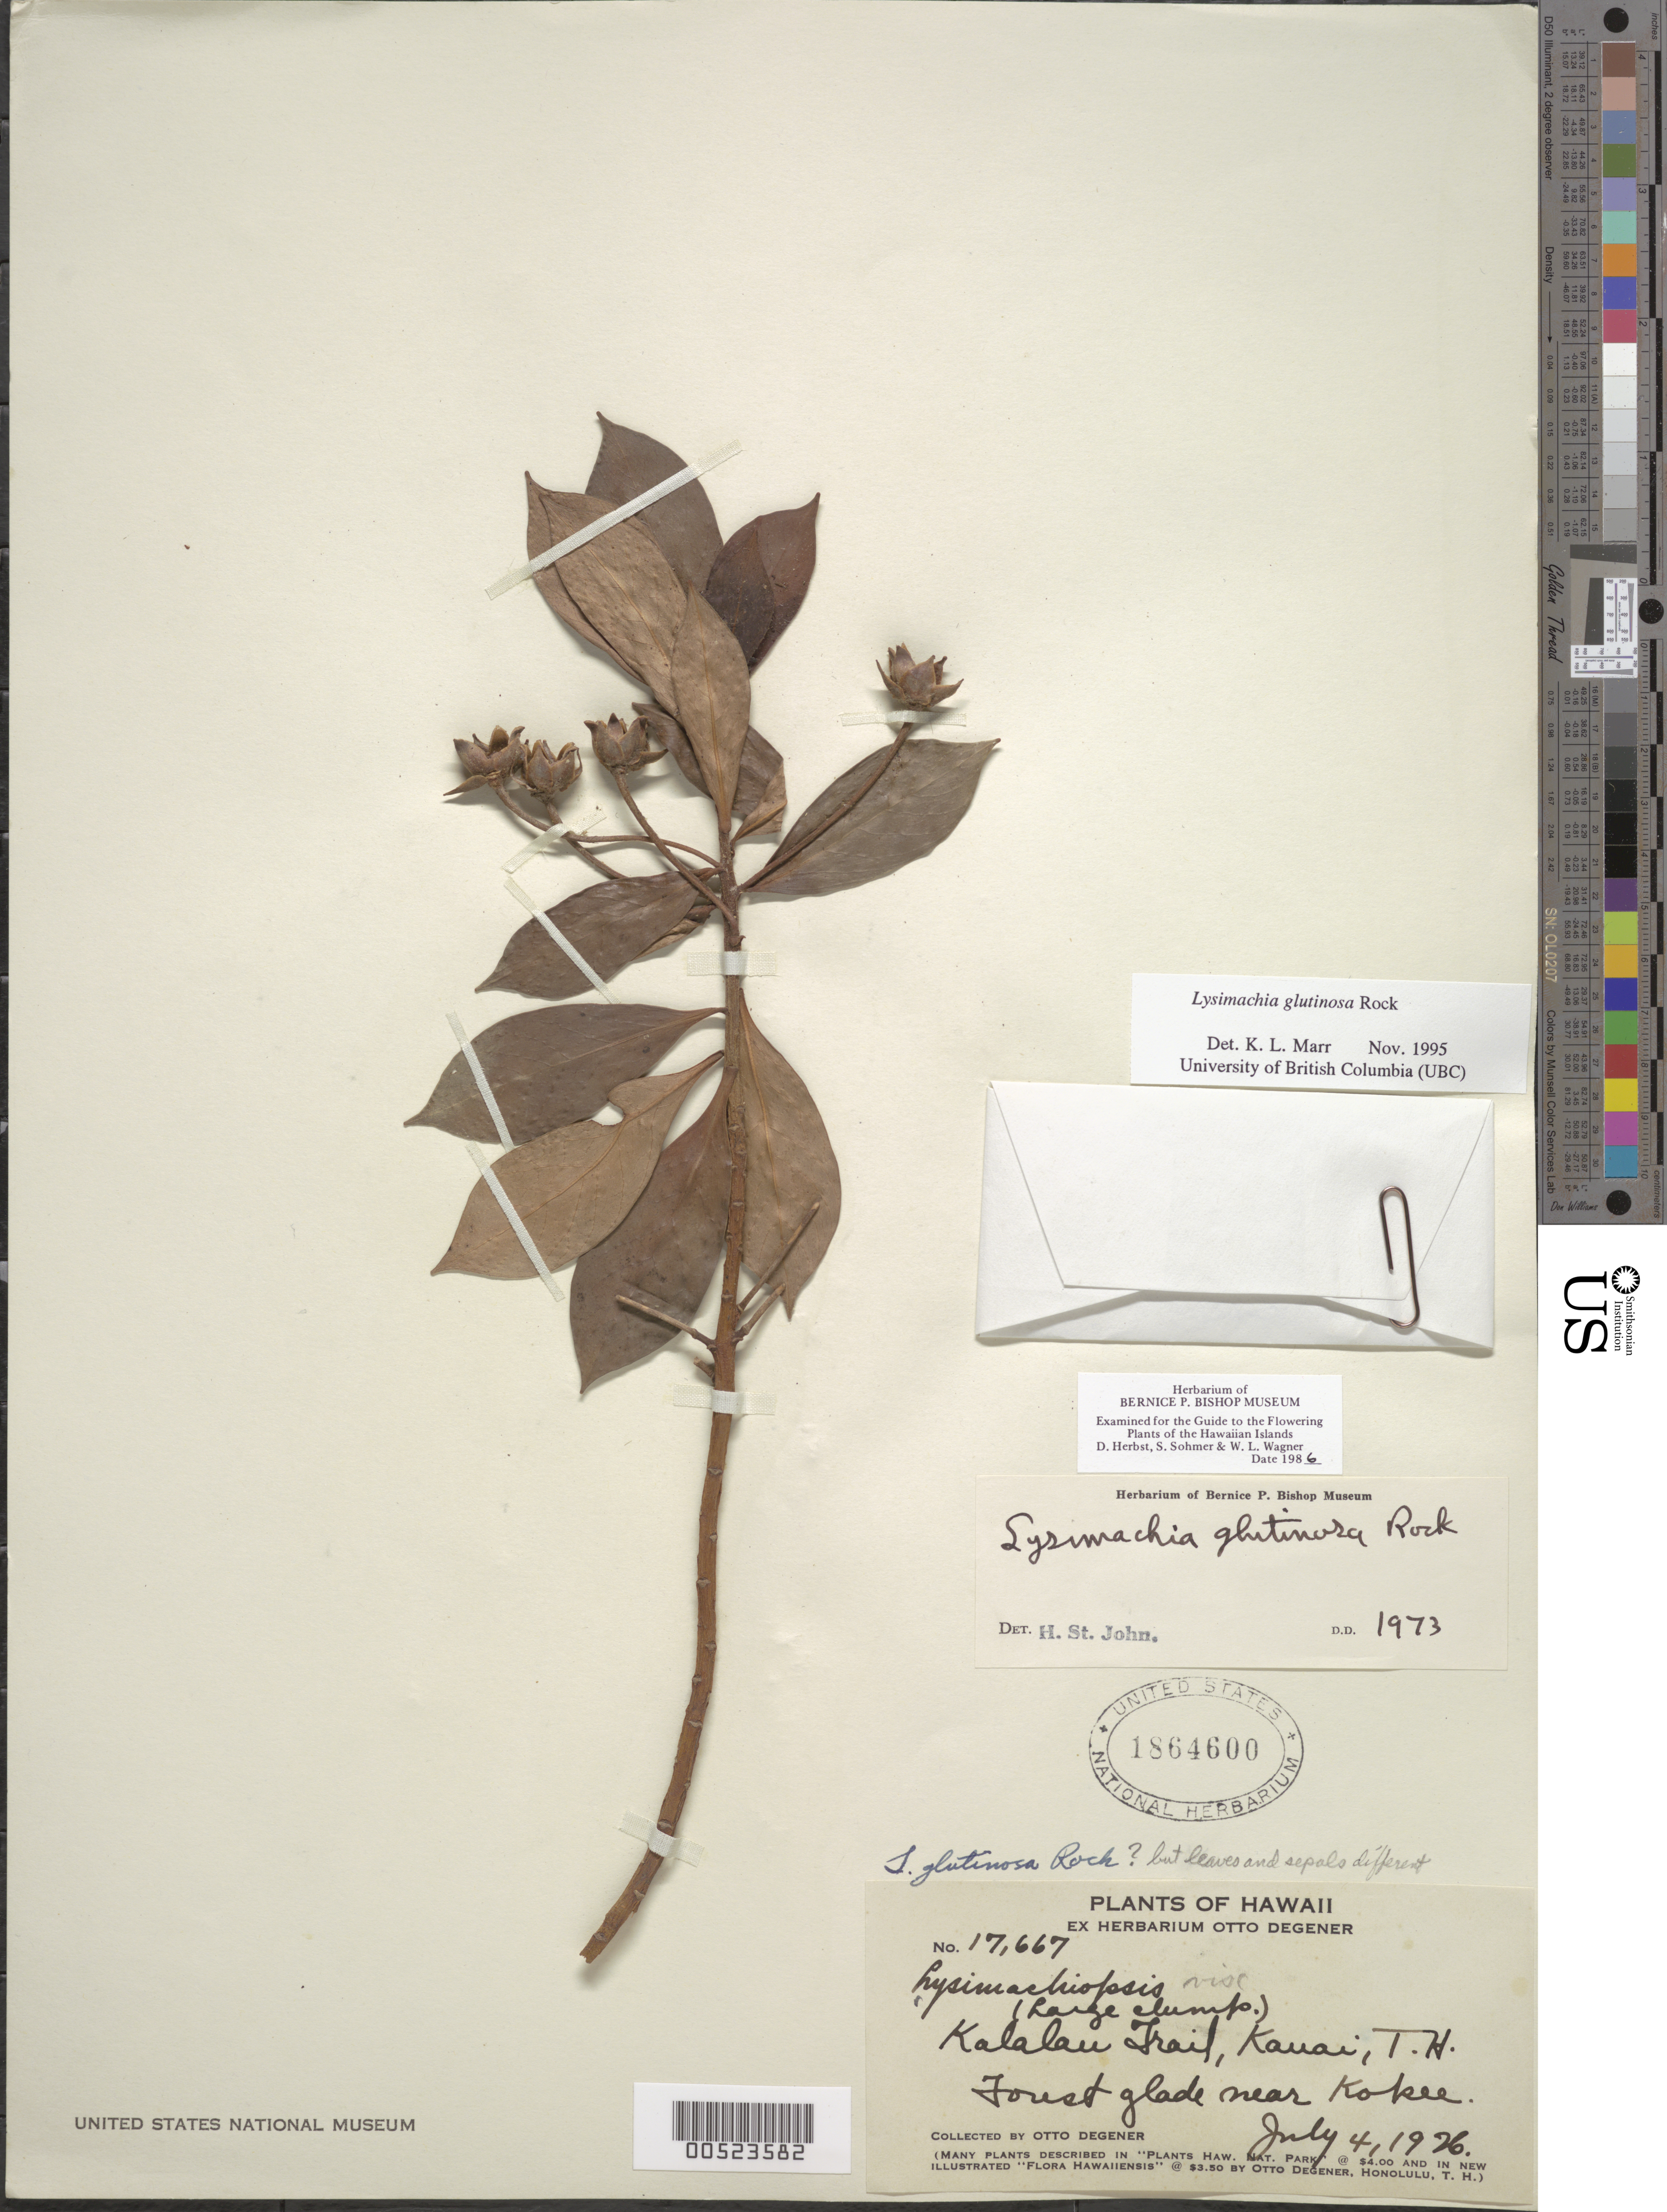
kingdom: Plantae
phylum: Tracheophyta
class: Magnoliopsida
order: Ericales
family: Primulaceae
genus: Lysimachia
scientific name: Lysimachia glutinosa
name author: Rock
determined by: Marr, K. L.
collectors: O. Degener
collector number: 17667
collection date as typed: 4 Jul 1926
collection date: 1926-07-04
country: United States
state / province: Hawaii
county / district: Kauai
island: Kaua'i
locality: Kalalau Trail, near Kokee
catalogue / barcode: US 1864600